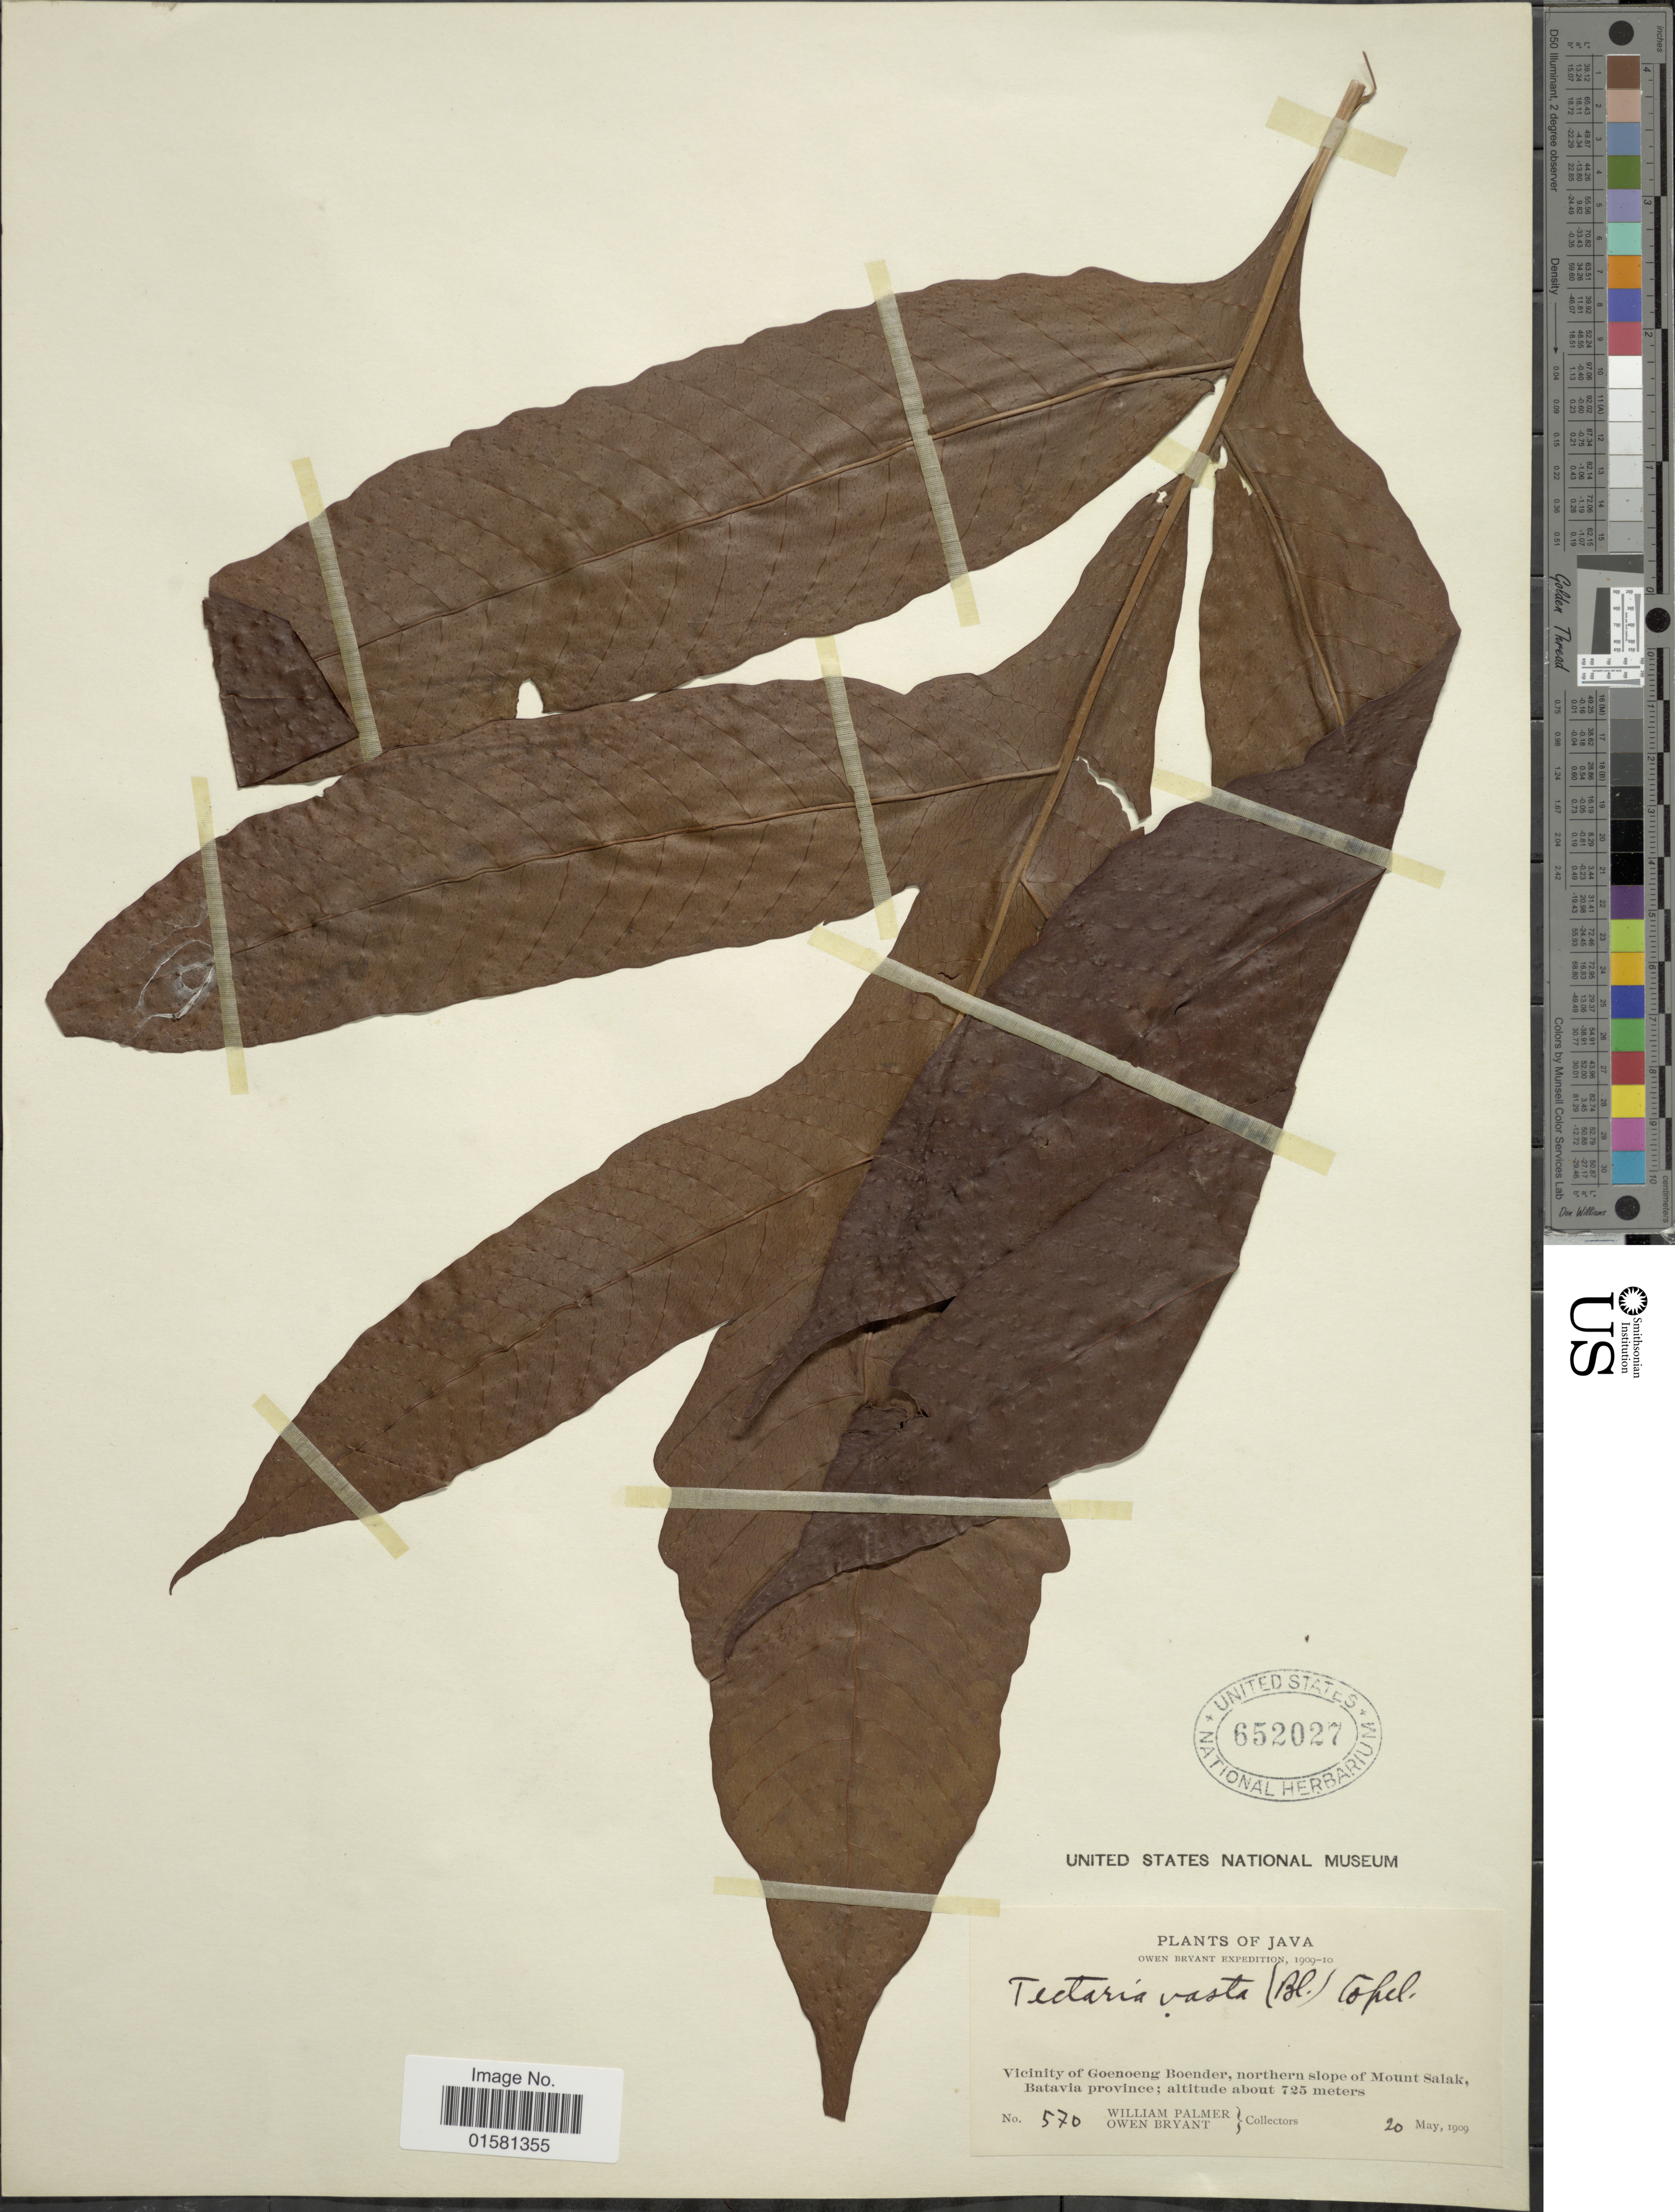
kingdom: Plantae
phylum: Tracheophyta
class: Polypodiopsida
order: Polypodiales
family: Tectariaceae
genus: Tectaria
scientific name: Tectaria vasta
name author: (Bedd.) Copel.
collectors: W. Palmer & O. Bryant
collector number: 570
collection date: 1909-05-20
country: Indonesia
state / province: Java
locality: Java, vicinity or Goenoeng Boender, northern slope of Mount Salak, Batavia province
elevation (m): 725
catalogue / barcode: US 652027